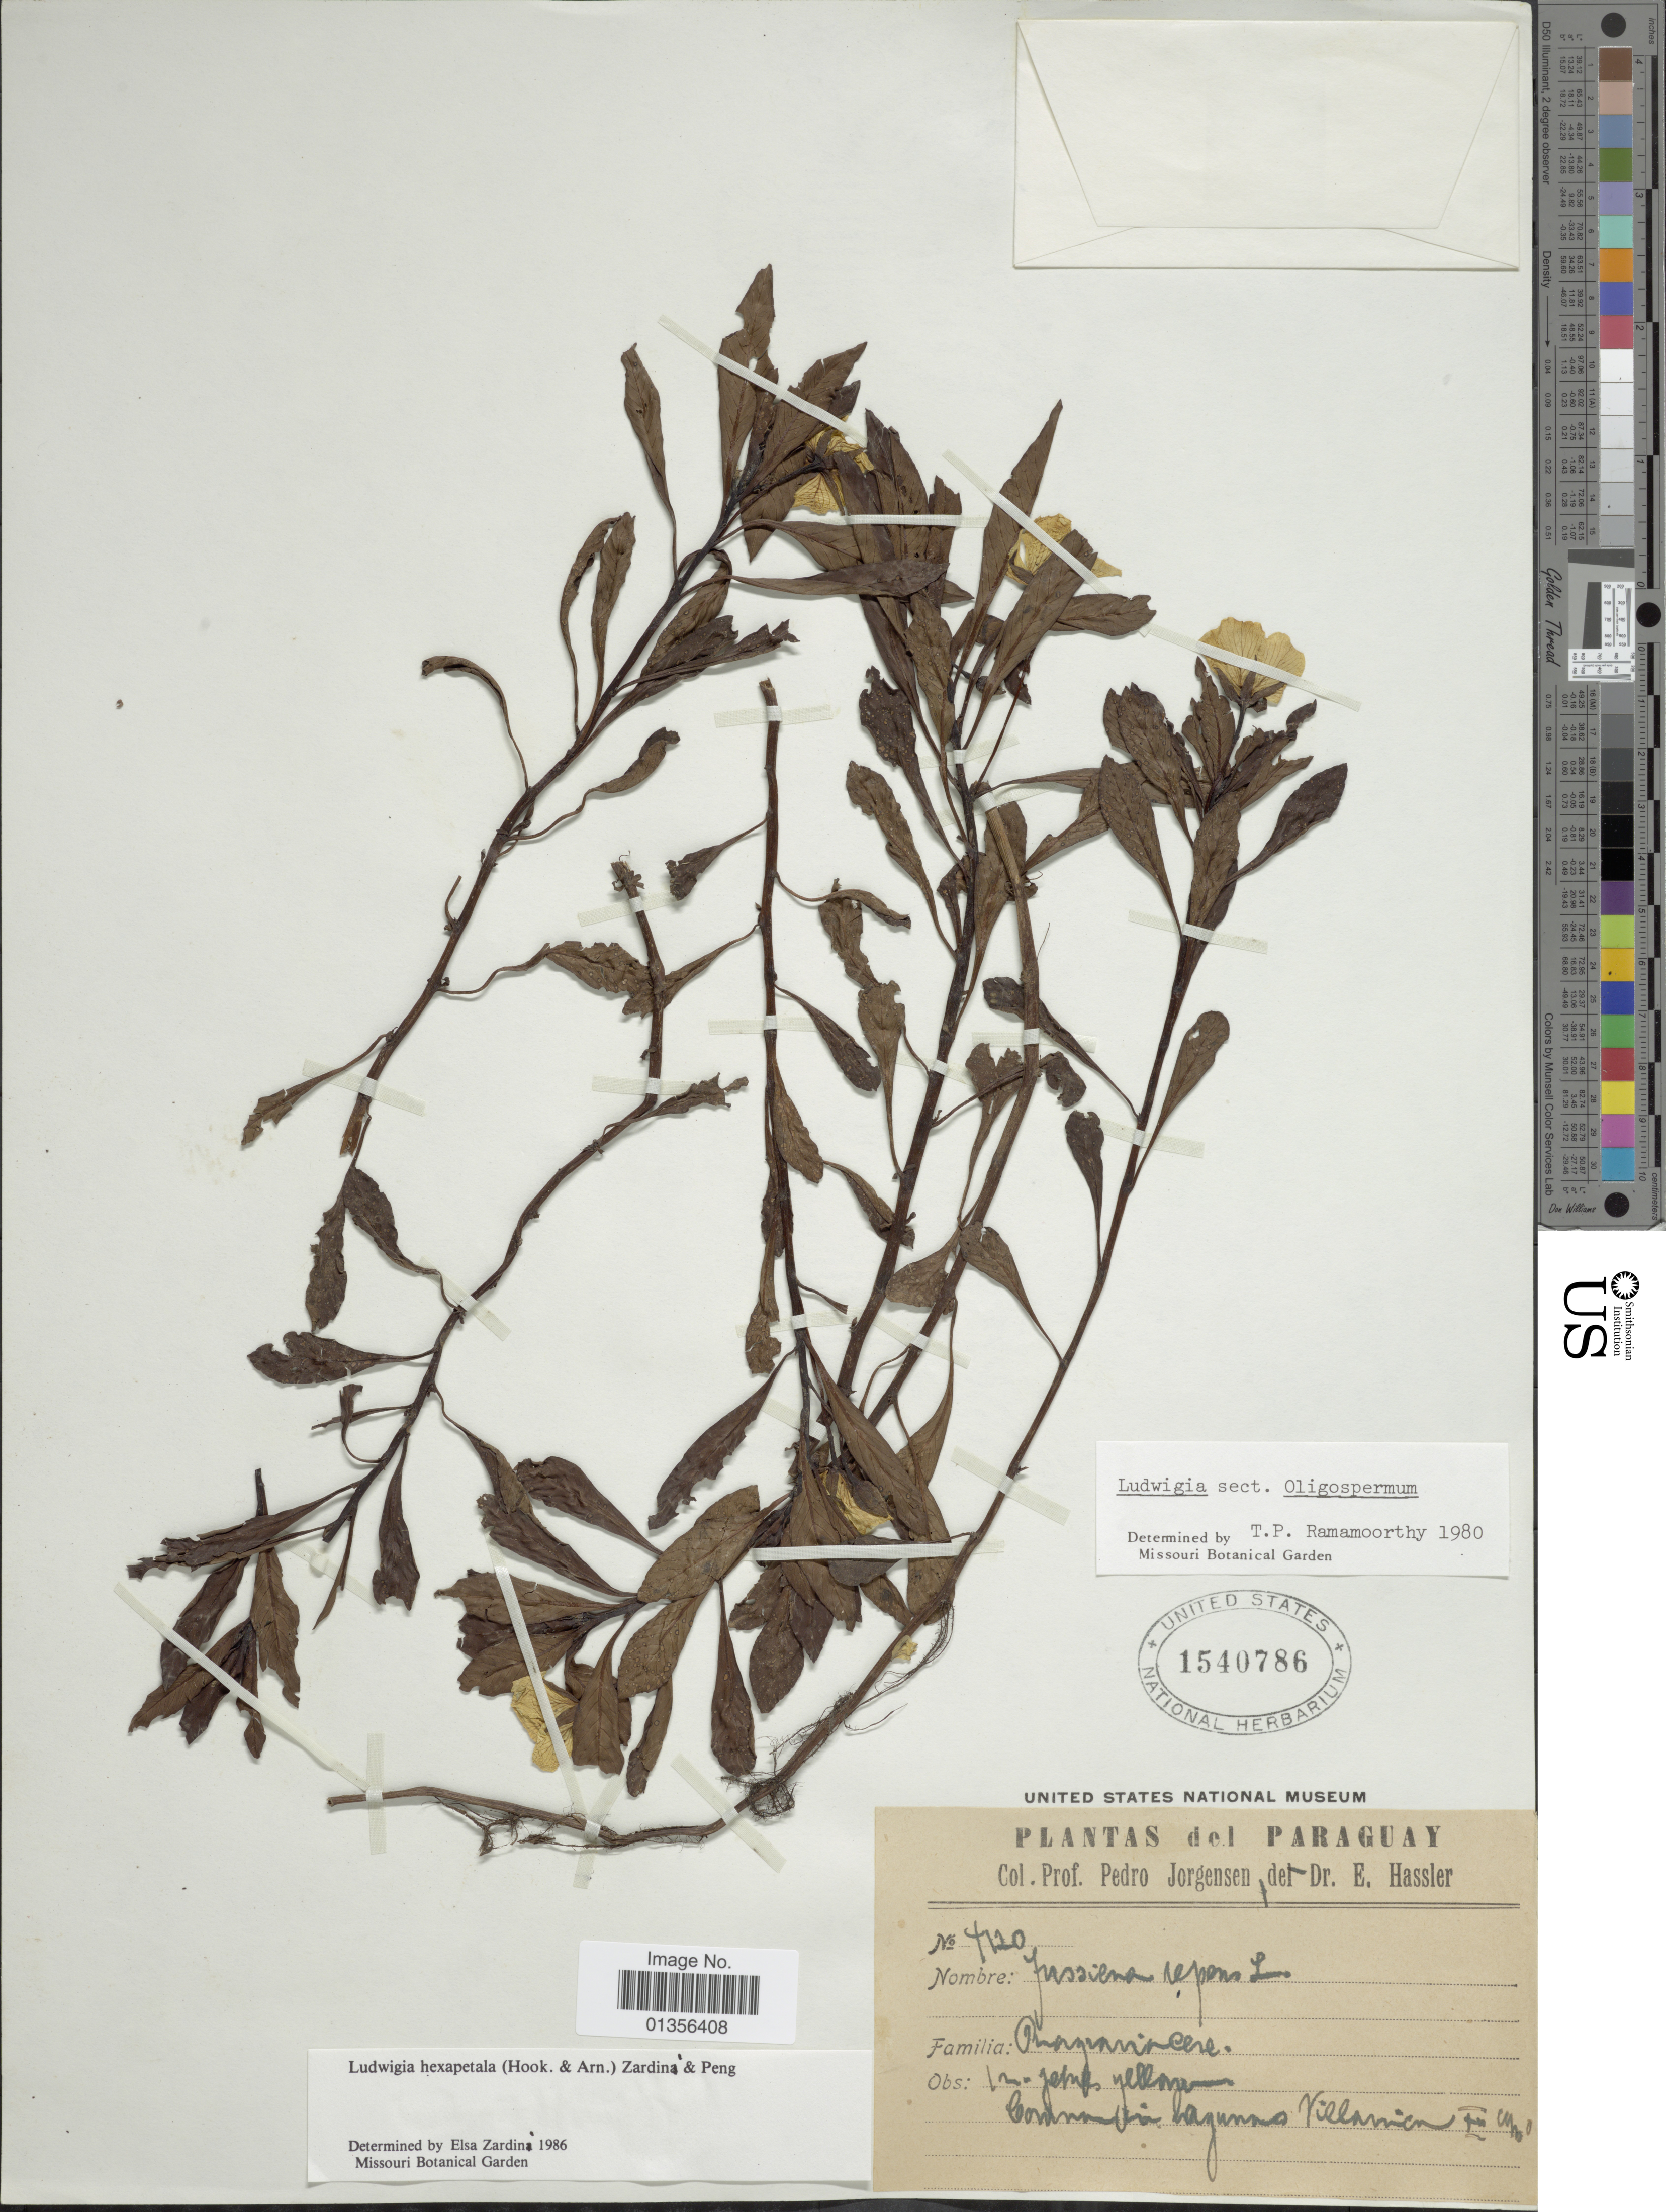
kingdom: Plantae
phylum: Tracheophyta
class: Magnoliopsida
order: Myrtales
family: Onagraceae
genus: Ludwigia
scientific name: Ludwigia hexapetala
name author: (Hook. & Arn.) Zardini et al.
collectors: P. Jörgensen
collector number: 4120*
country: Paraguay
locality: In lagunas Villarrica.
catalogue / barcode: US 1540786